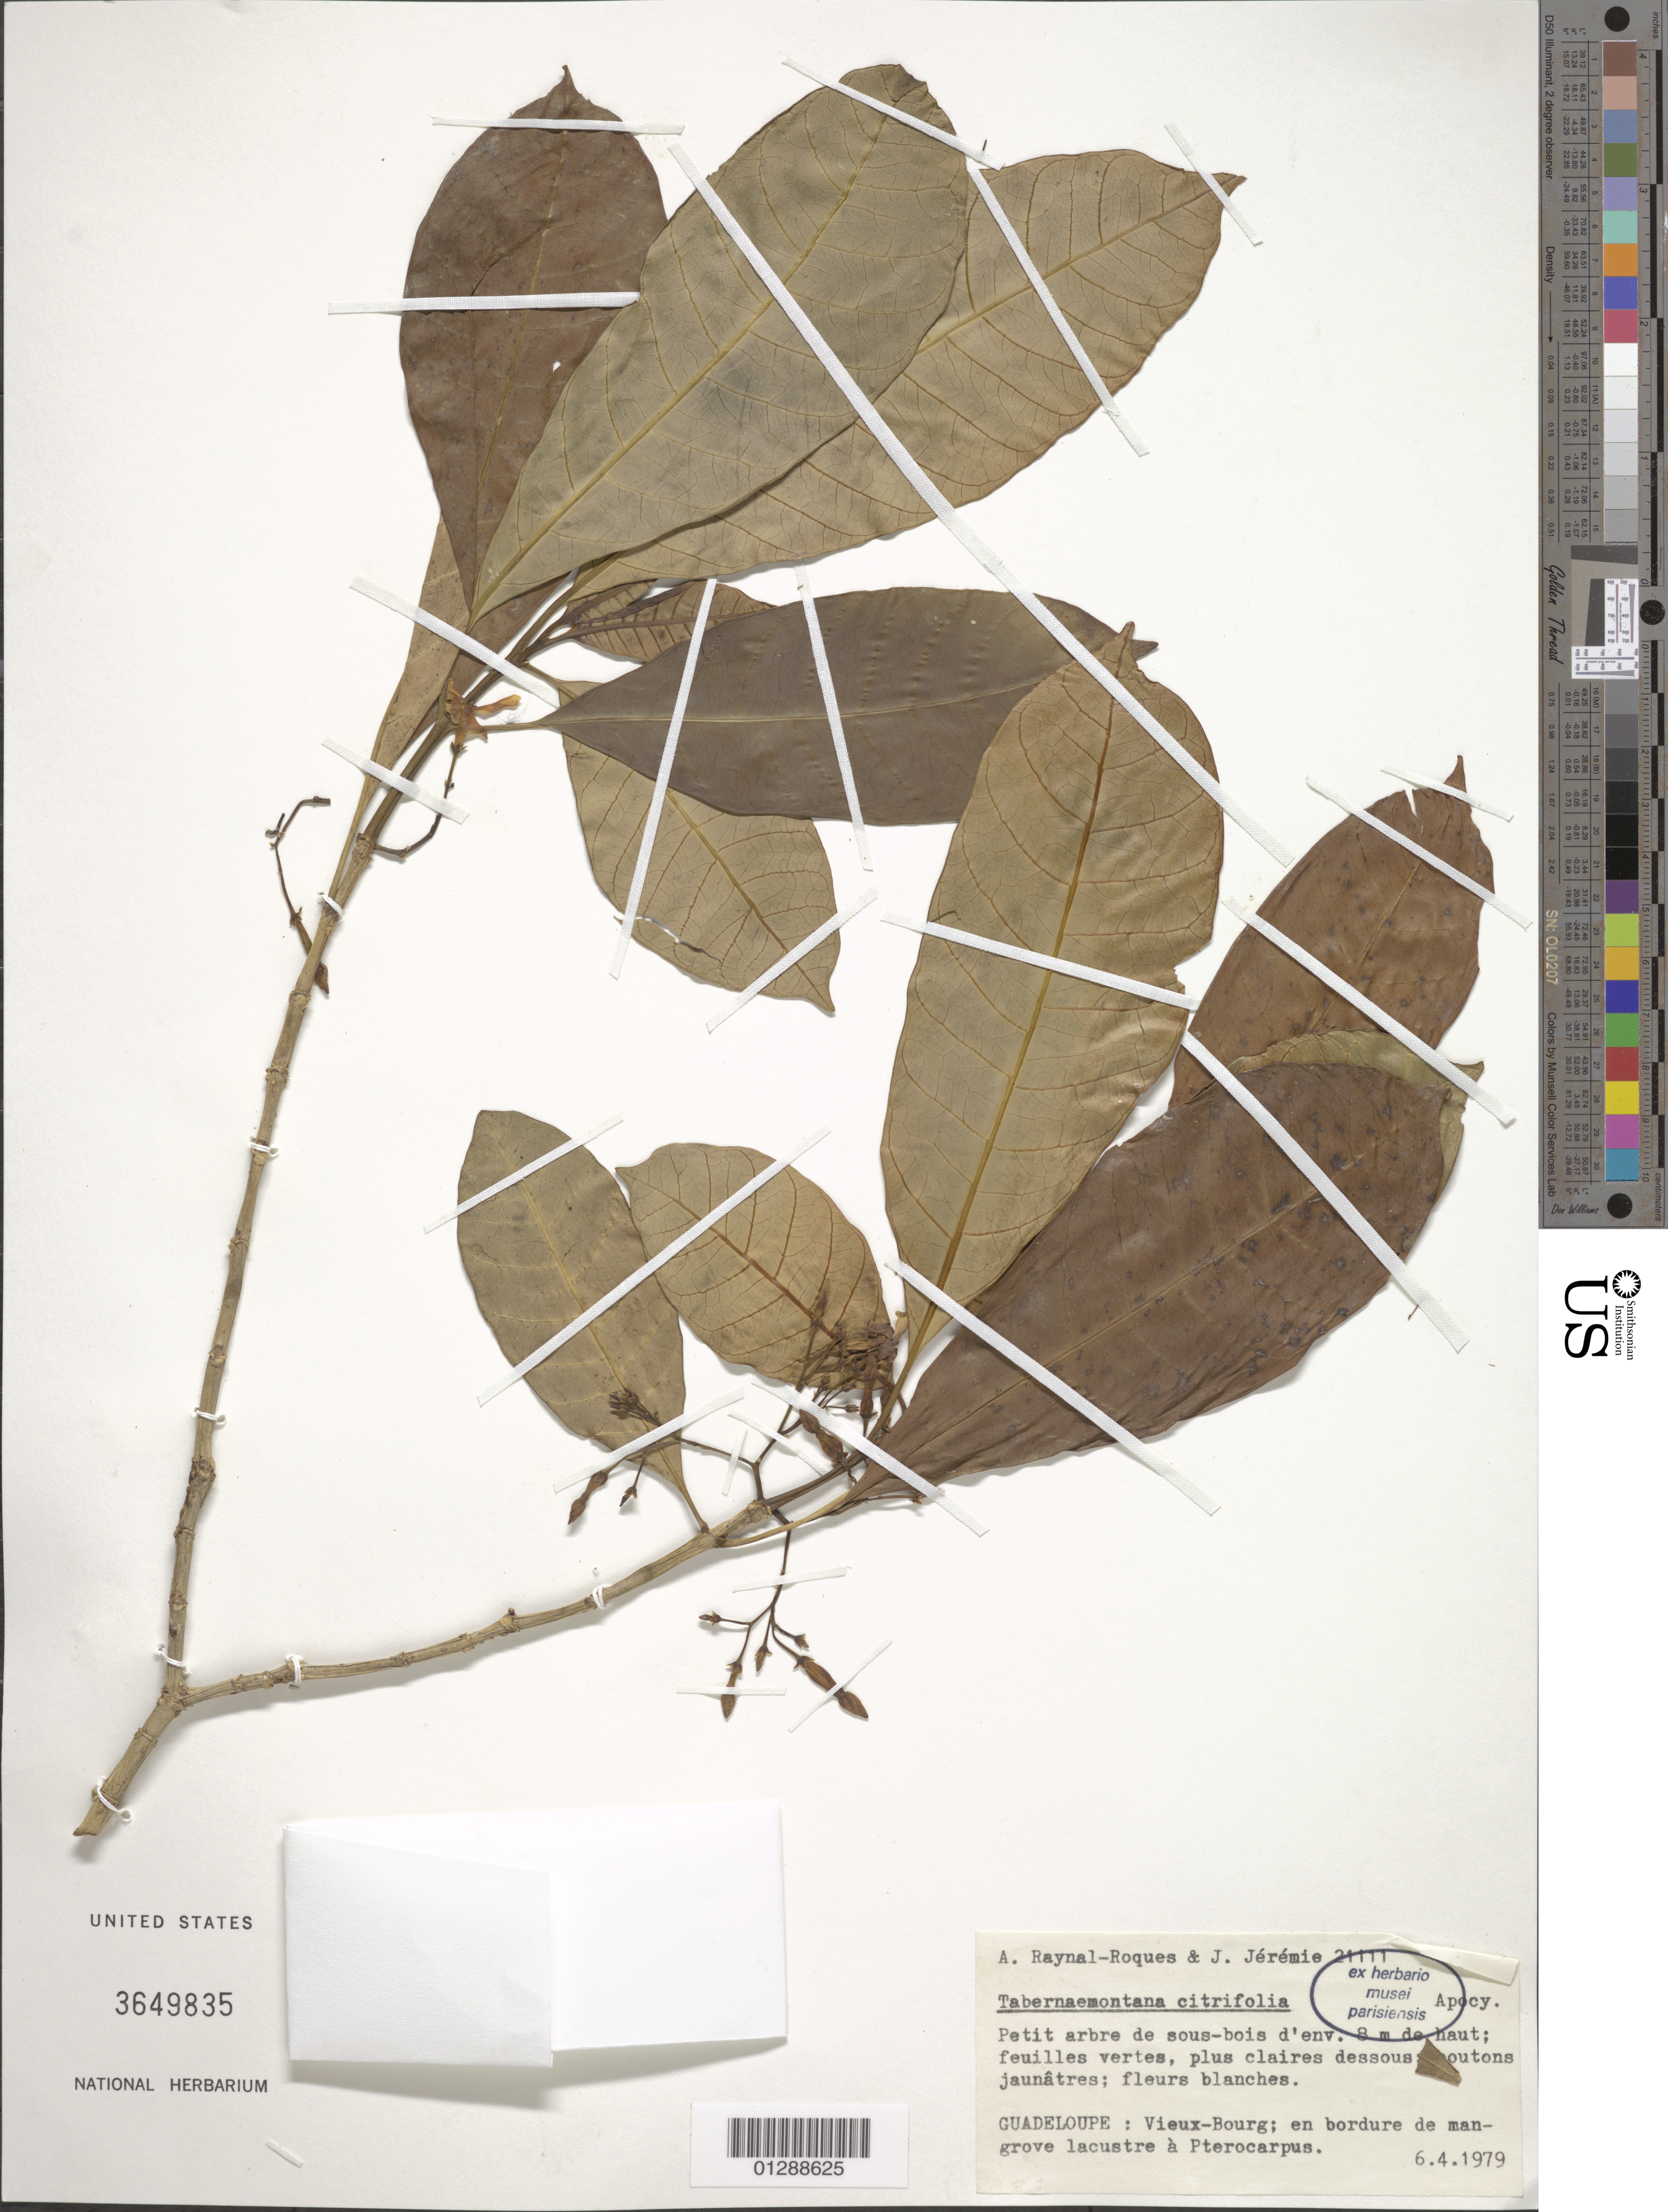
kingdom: Plantae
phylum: Tracheophyta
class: Magnoliopsida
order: Gentianales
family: Apocynaceae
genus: Tabernaemontana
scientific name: Tabernaemontana citrifolia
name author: L.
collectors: A. M. Raynal & J. Jérémie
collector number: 21111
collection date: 1979-04-06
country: Guadeloupe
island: Grande Terre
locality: Vieux-Bourg.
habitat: En bordure de mangrove lacustre à Pterocarpus.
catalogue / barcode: US 3649835